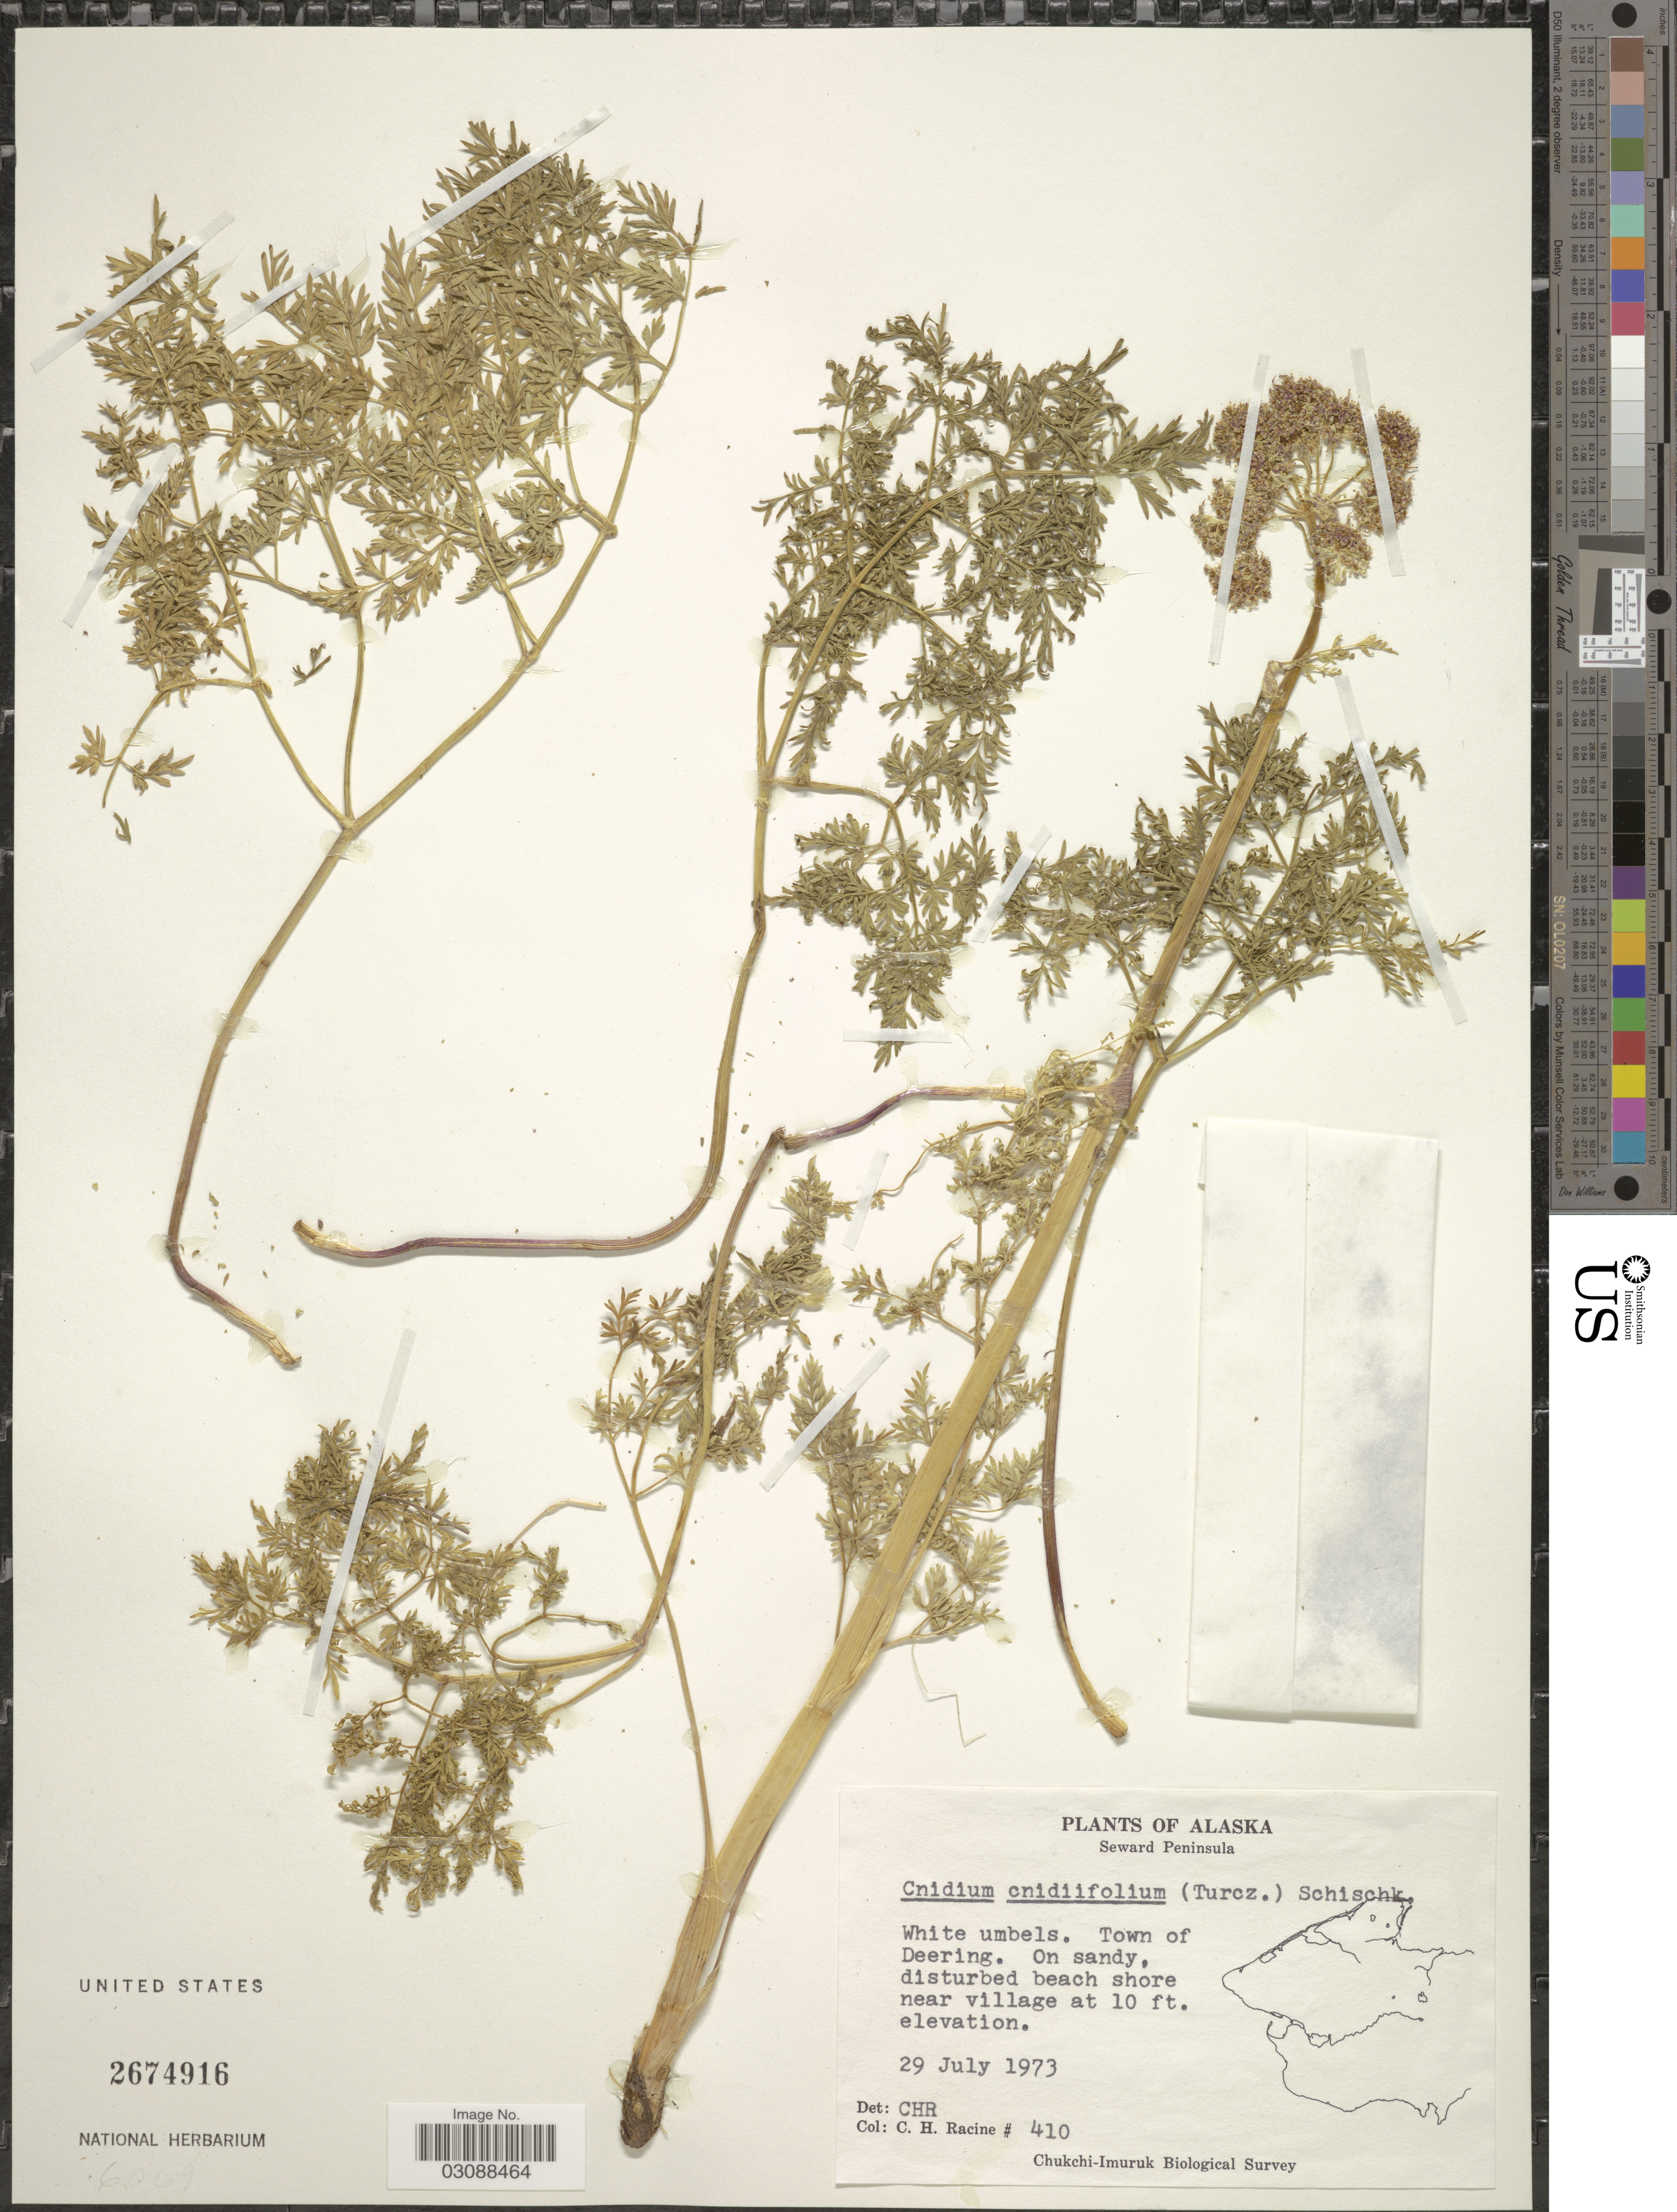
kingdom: Plantae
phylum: Tracheophyta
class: Magnoliopsida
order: Apiales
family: Apiaceae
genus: Cnidium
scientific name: Cnidium cnidiifolium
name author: (Turcz.) Schischk.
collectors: C. Racine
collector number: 410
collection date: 1973-07-29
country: United States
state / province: Alaska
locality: Seward Peninsula. Town of Deering.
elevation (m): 3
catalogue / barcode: US 2674916